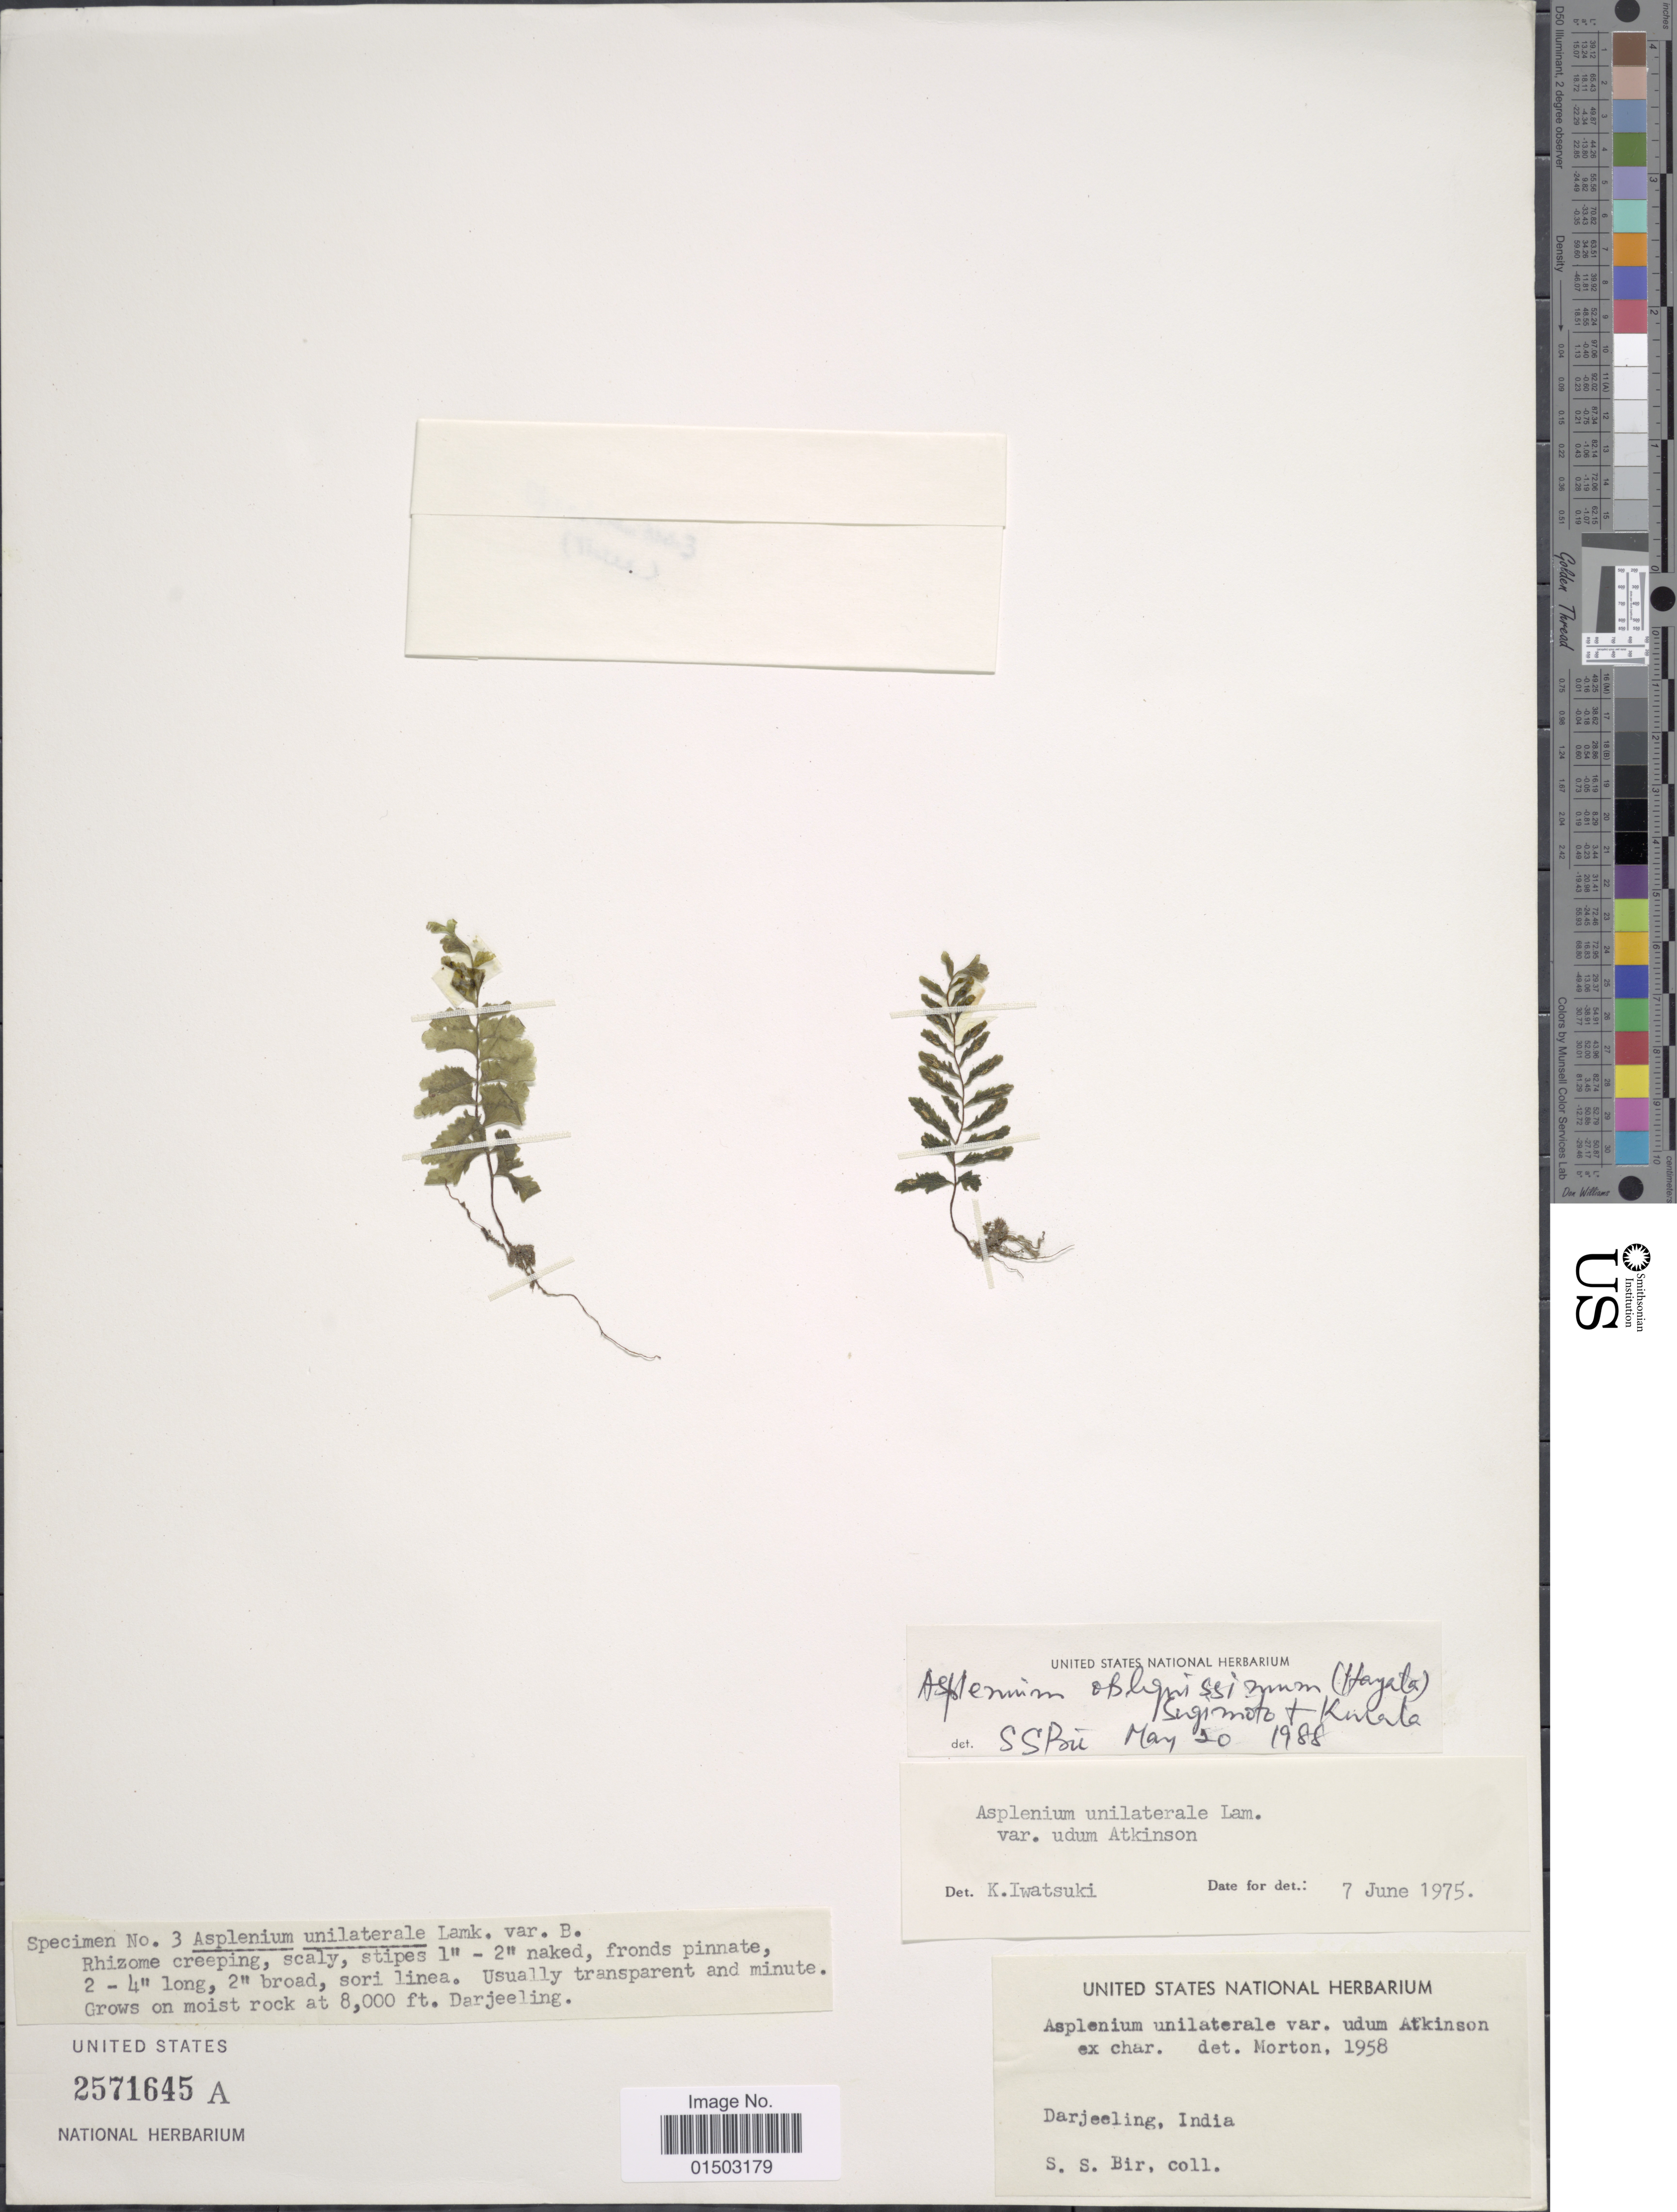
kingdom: Plantae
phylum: Tracheophyta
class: Polypodiopsida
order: Polypodiales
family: Aspleniaceae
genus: Hymenasplenium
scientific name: Hymenasplenium obliquissimum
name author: (Hayata) Sugim.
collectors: S. S. Bir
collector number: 3*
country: India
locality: Darjeeling, India.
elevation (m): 2438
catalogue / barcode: US 2571645A